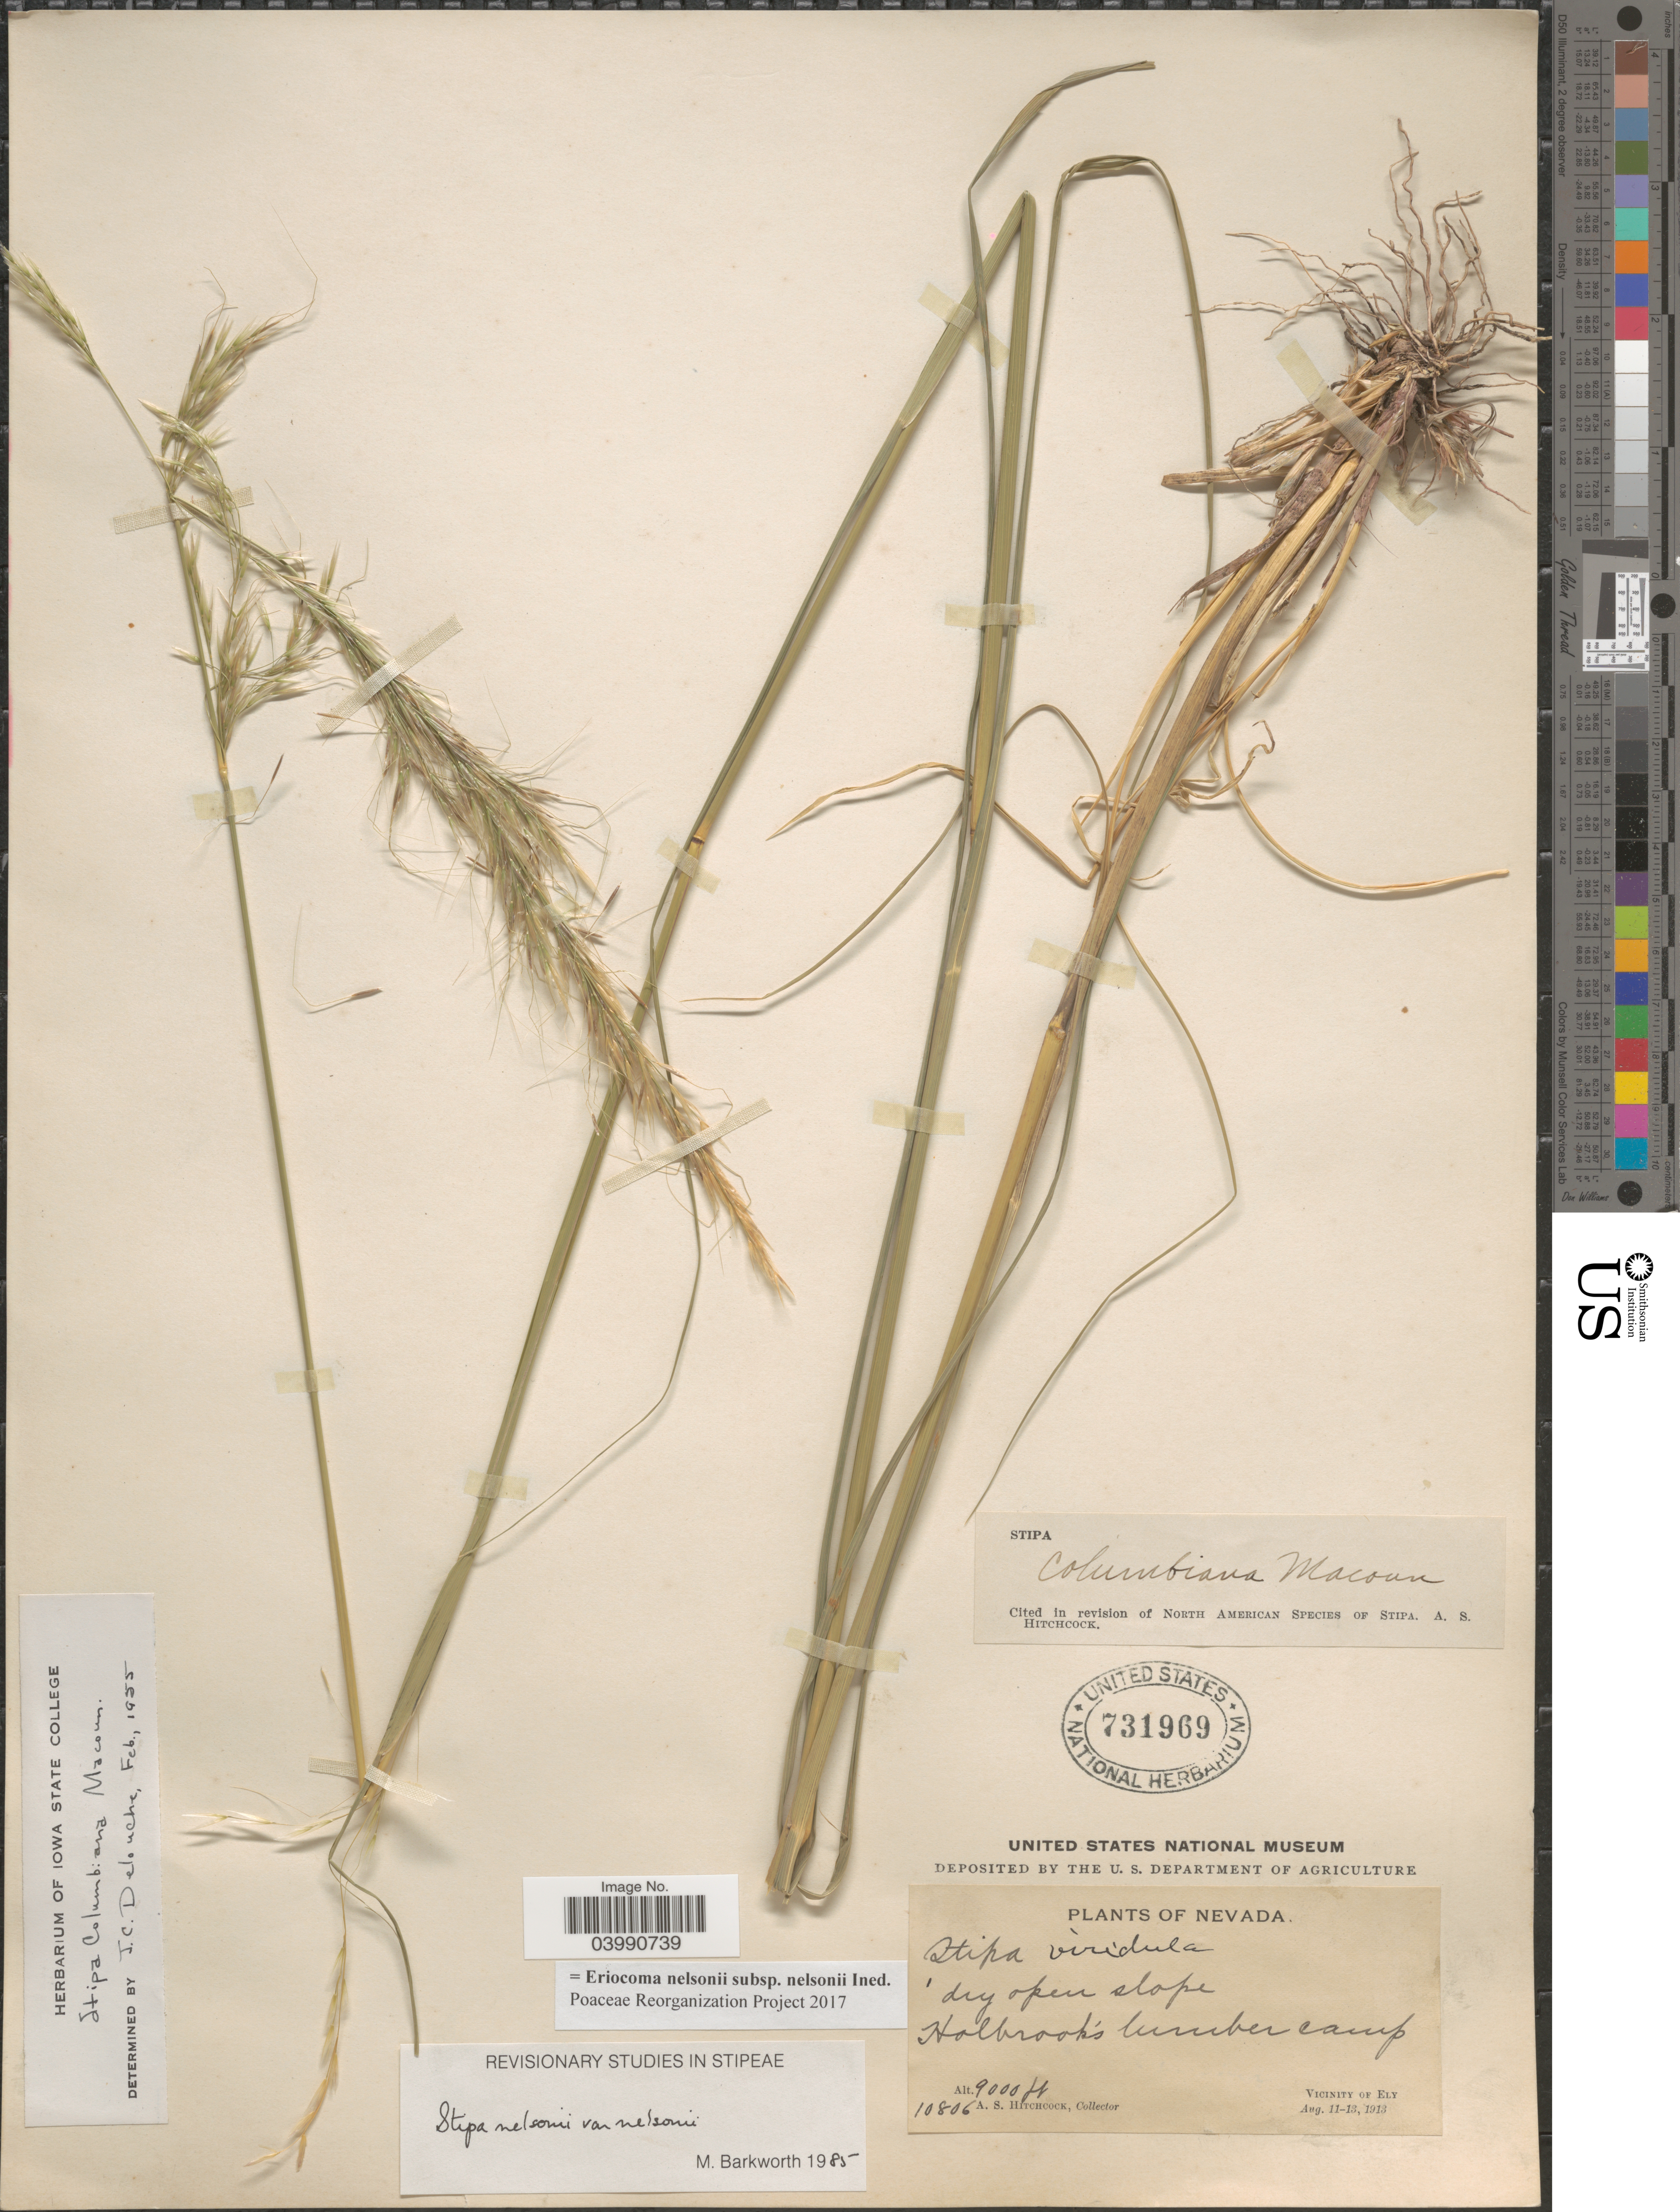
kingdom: Plantae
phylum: Tracheophyta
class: Liliopsida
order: Poales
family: Poaceae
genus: Eriocoma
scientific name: Eriocoma nelsonii subsp. nelsonii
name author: (Scribn.) Romasch.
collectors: A. S. Hitchcock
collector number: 10806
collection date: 1913-08-11/1913-08-13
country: United States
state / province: Nevada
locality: Holbrook's lumber camp. Vicinity of Ely.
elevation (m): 2743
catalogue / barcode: US 731969